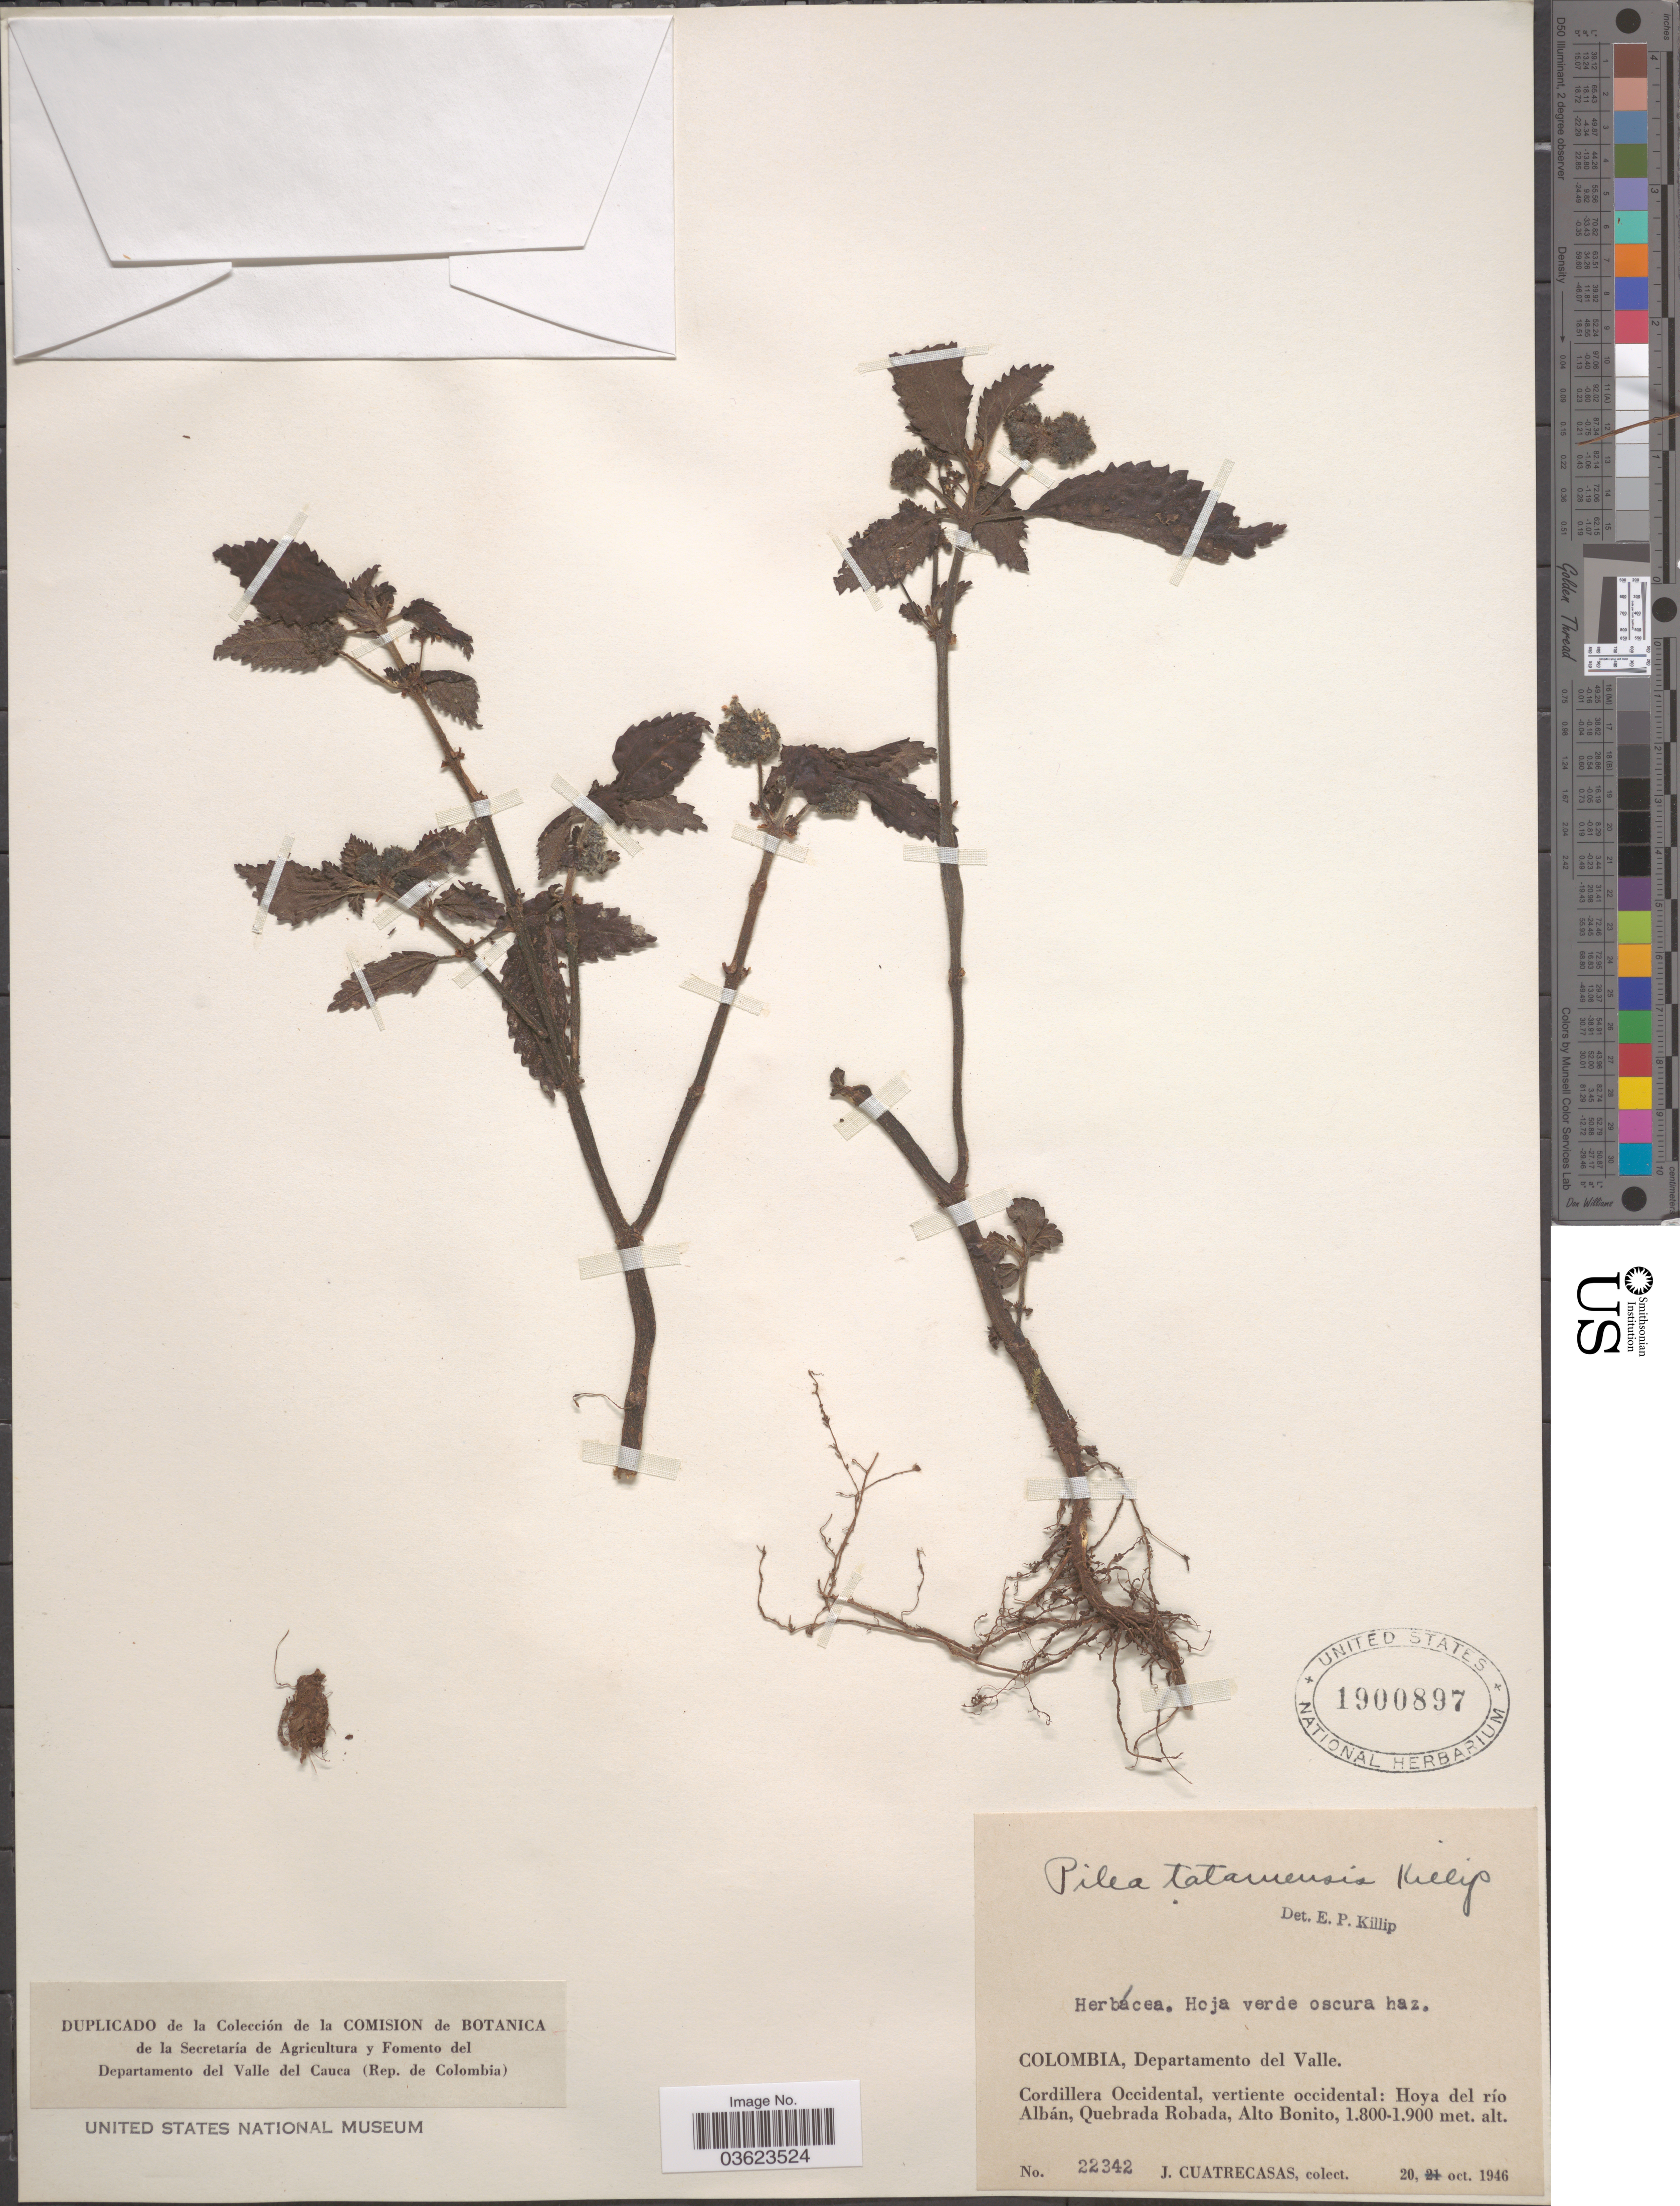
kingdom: Plantae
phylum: Tracheophyta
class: Magnoliopsida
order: Rosales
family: Urticaceae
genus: Pilea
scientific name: Pilea tatamensis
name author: Killip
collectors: J. Cuatrecasas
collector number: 22342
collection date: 1946-10-20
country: Colombia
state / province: Valle del Cauca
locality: Departamento del Valle. Cordillera Occidental, vertiente occidental: Hoya del río Albán, Quebrada Robada, Alto Bonito.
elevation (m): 1800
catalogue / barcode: US 1900897